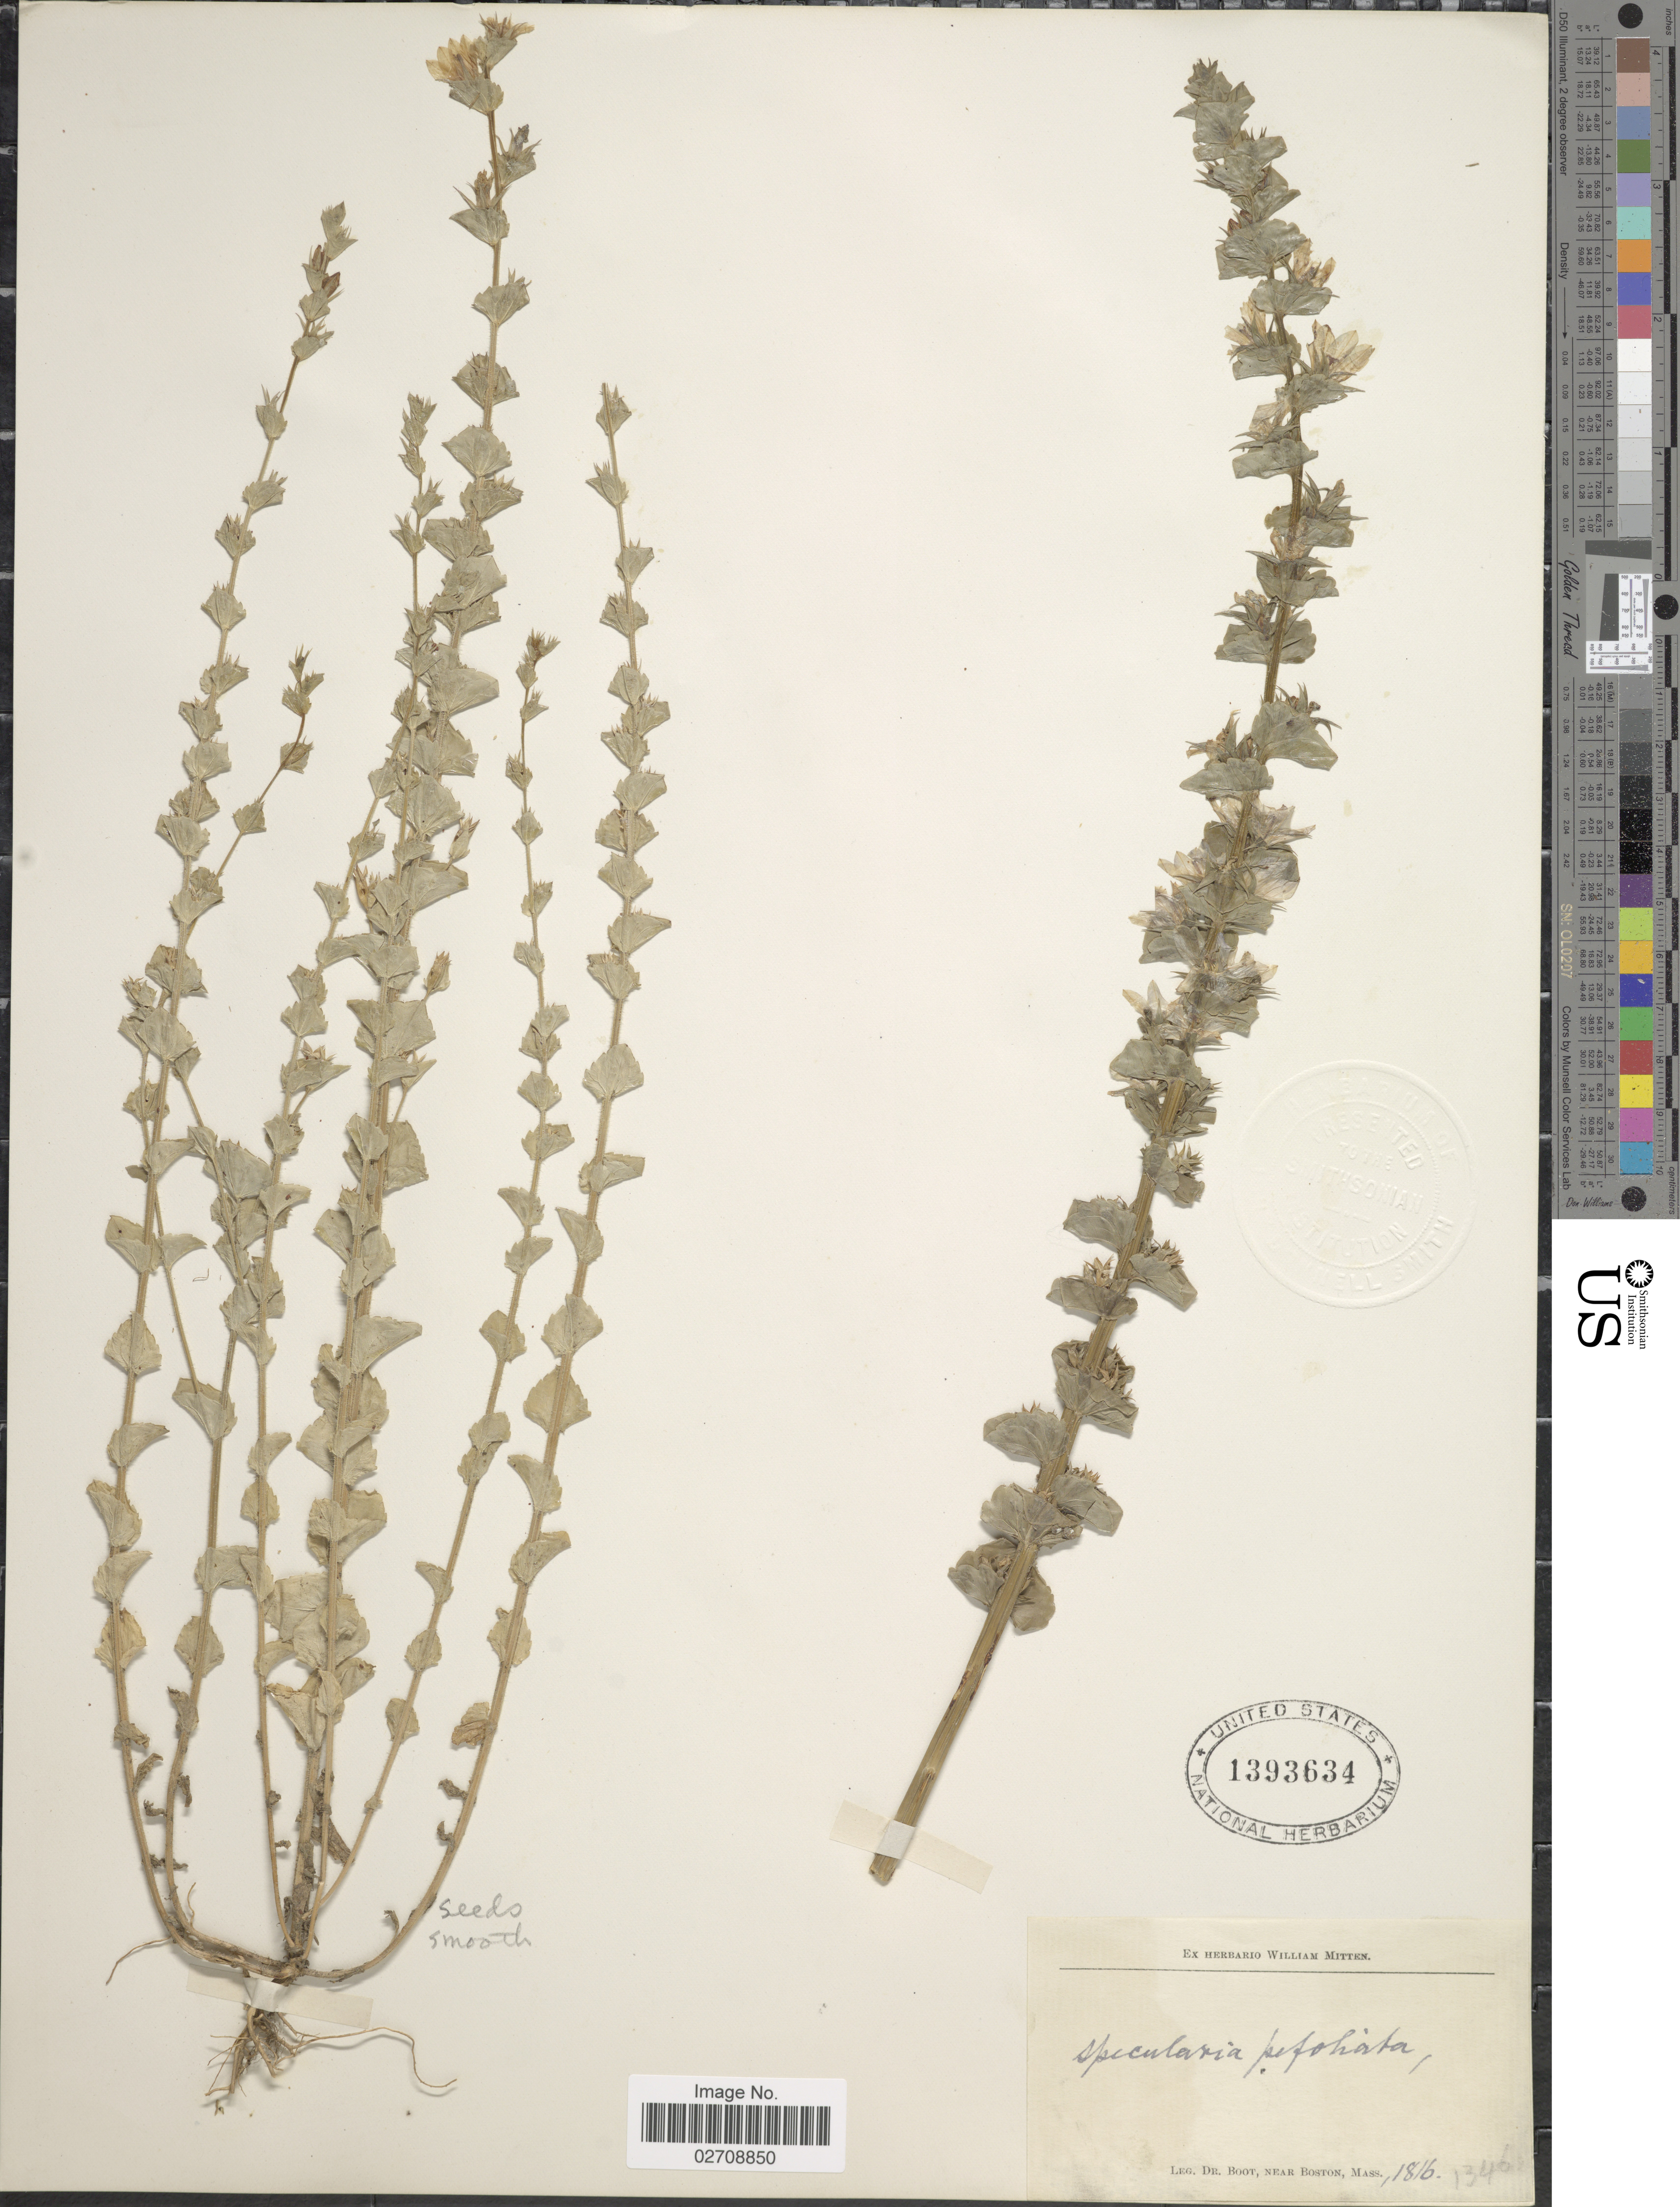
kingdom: Plantae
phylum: Tracheophyta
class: Magnoliopsida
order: Asterales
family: Campanulaceae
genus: Triodanis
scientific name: Triodanis perfoliata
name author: (L.) Nieuwl.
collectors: Ex herb. William Mitten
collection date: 1816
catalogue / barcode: US 1393634